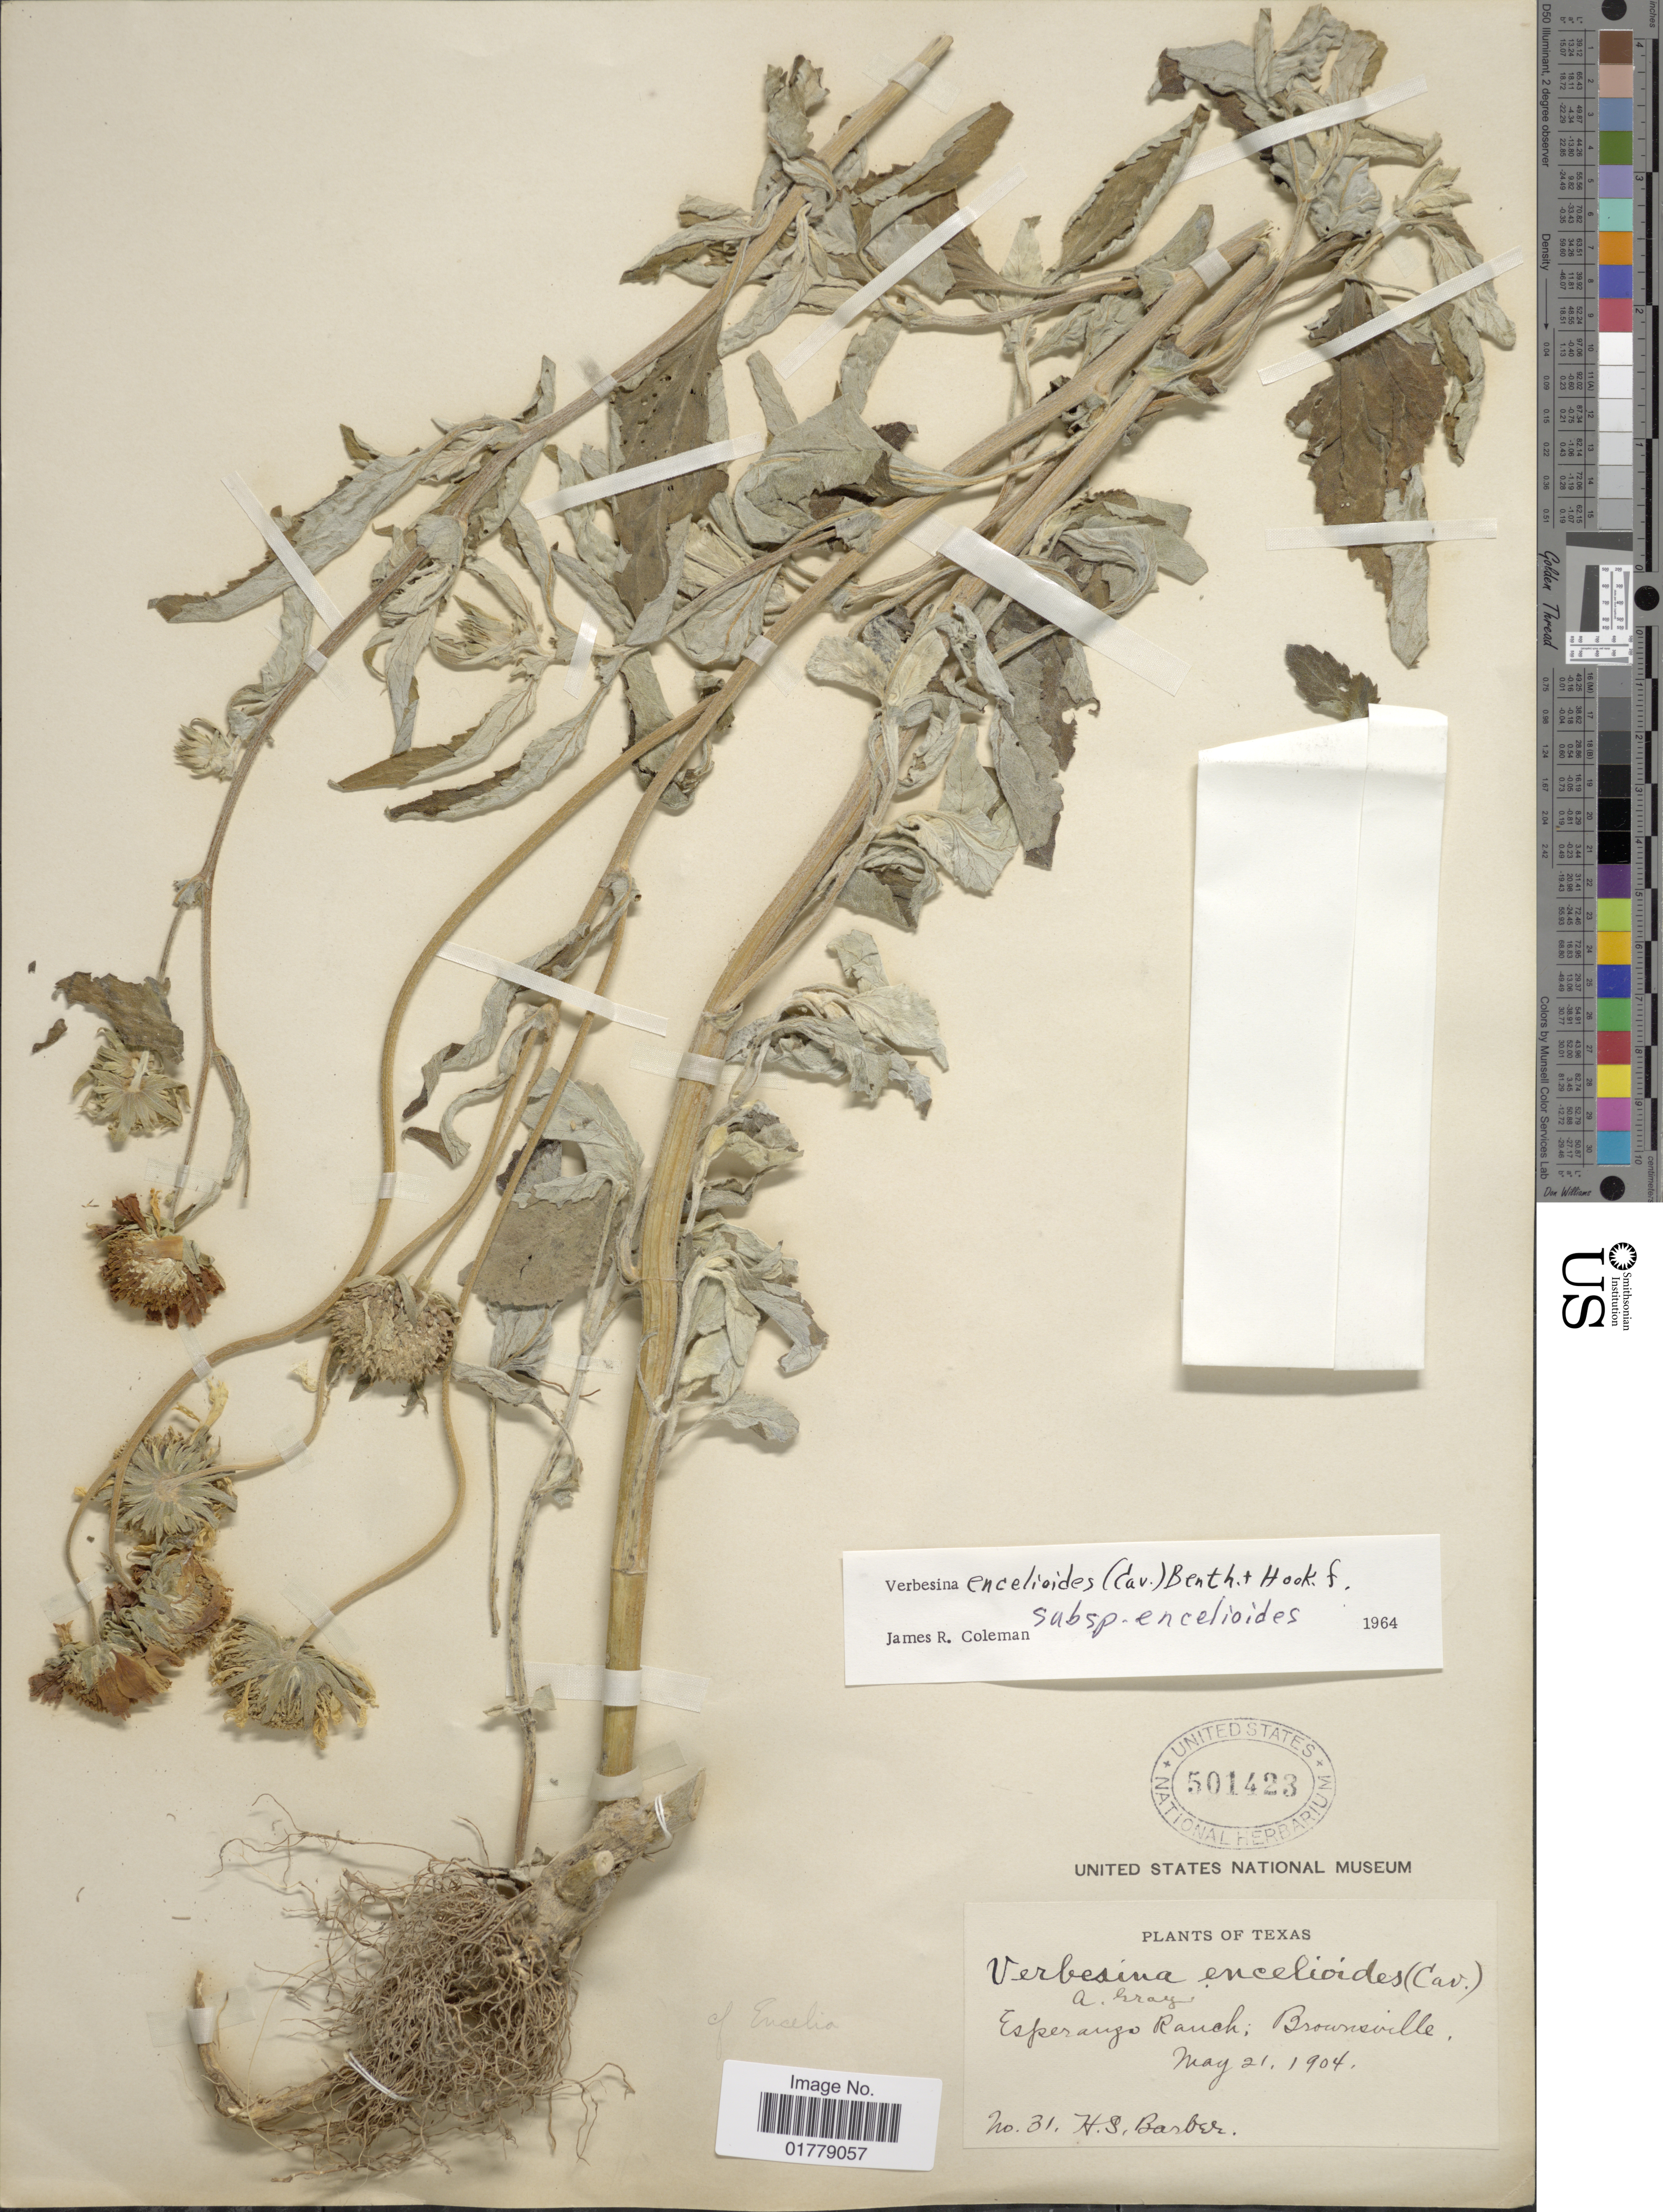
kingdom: Plantae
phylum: Tracheophyta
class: Magnoliopsida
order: Asterales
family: Asteraceae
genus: Verbesina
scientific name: Verbesina encelioides subsp. encelioides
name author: (Cav.) Benth. & Hook.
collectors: H. Barber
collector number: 31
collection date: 1904-05-21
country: United States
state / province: Texas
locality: Esperango Ranch; Brownsville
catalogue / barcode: US 501423